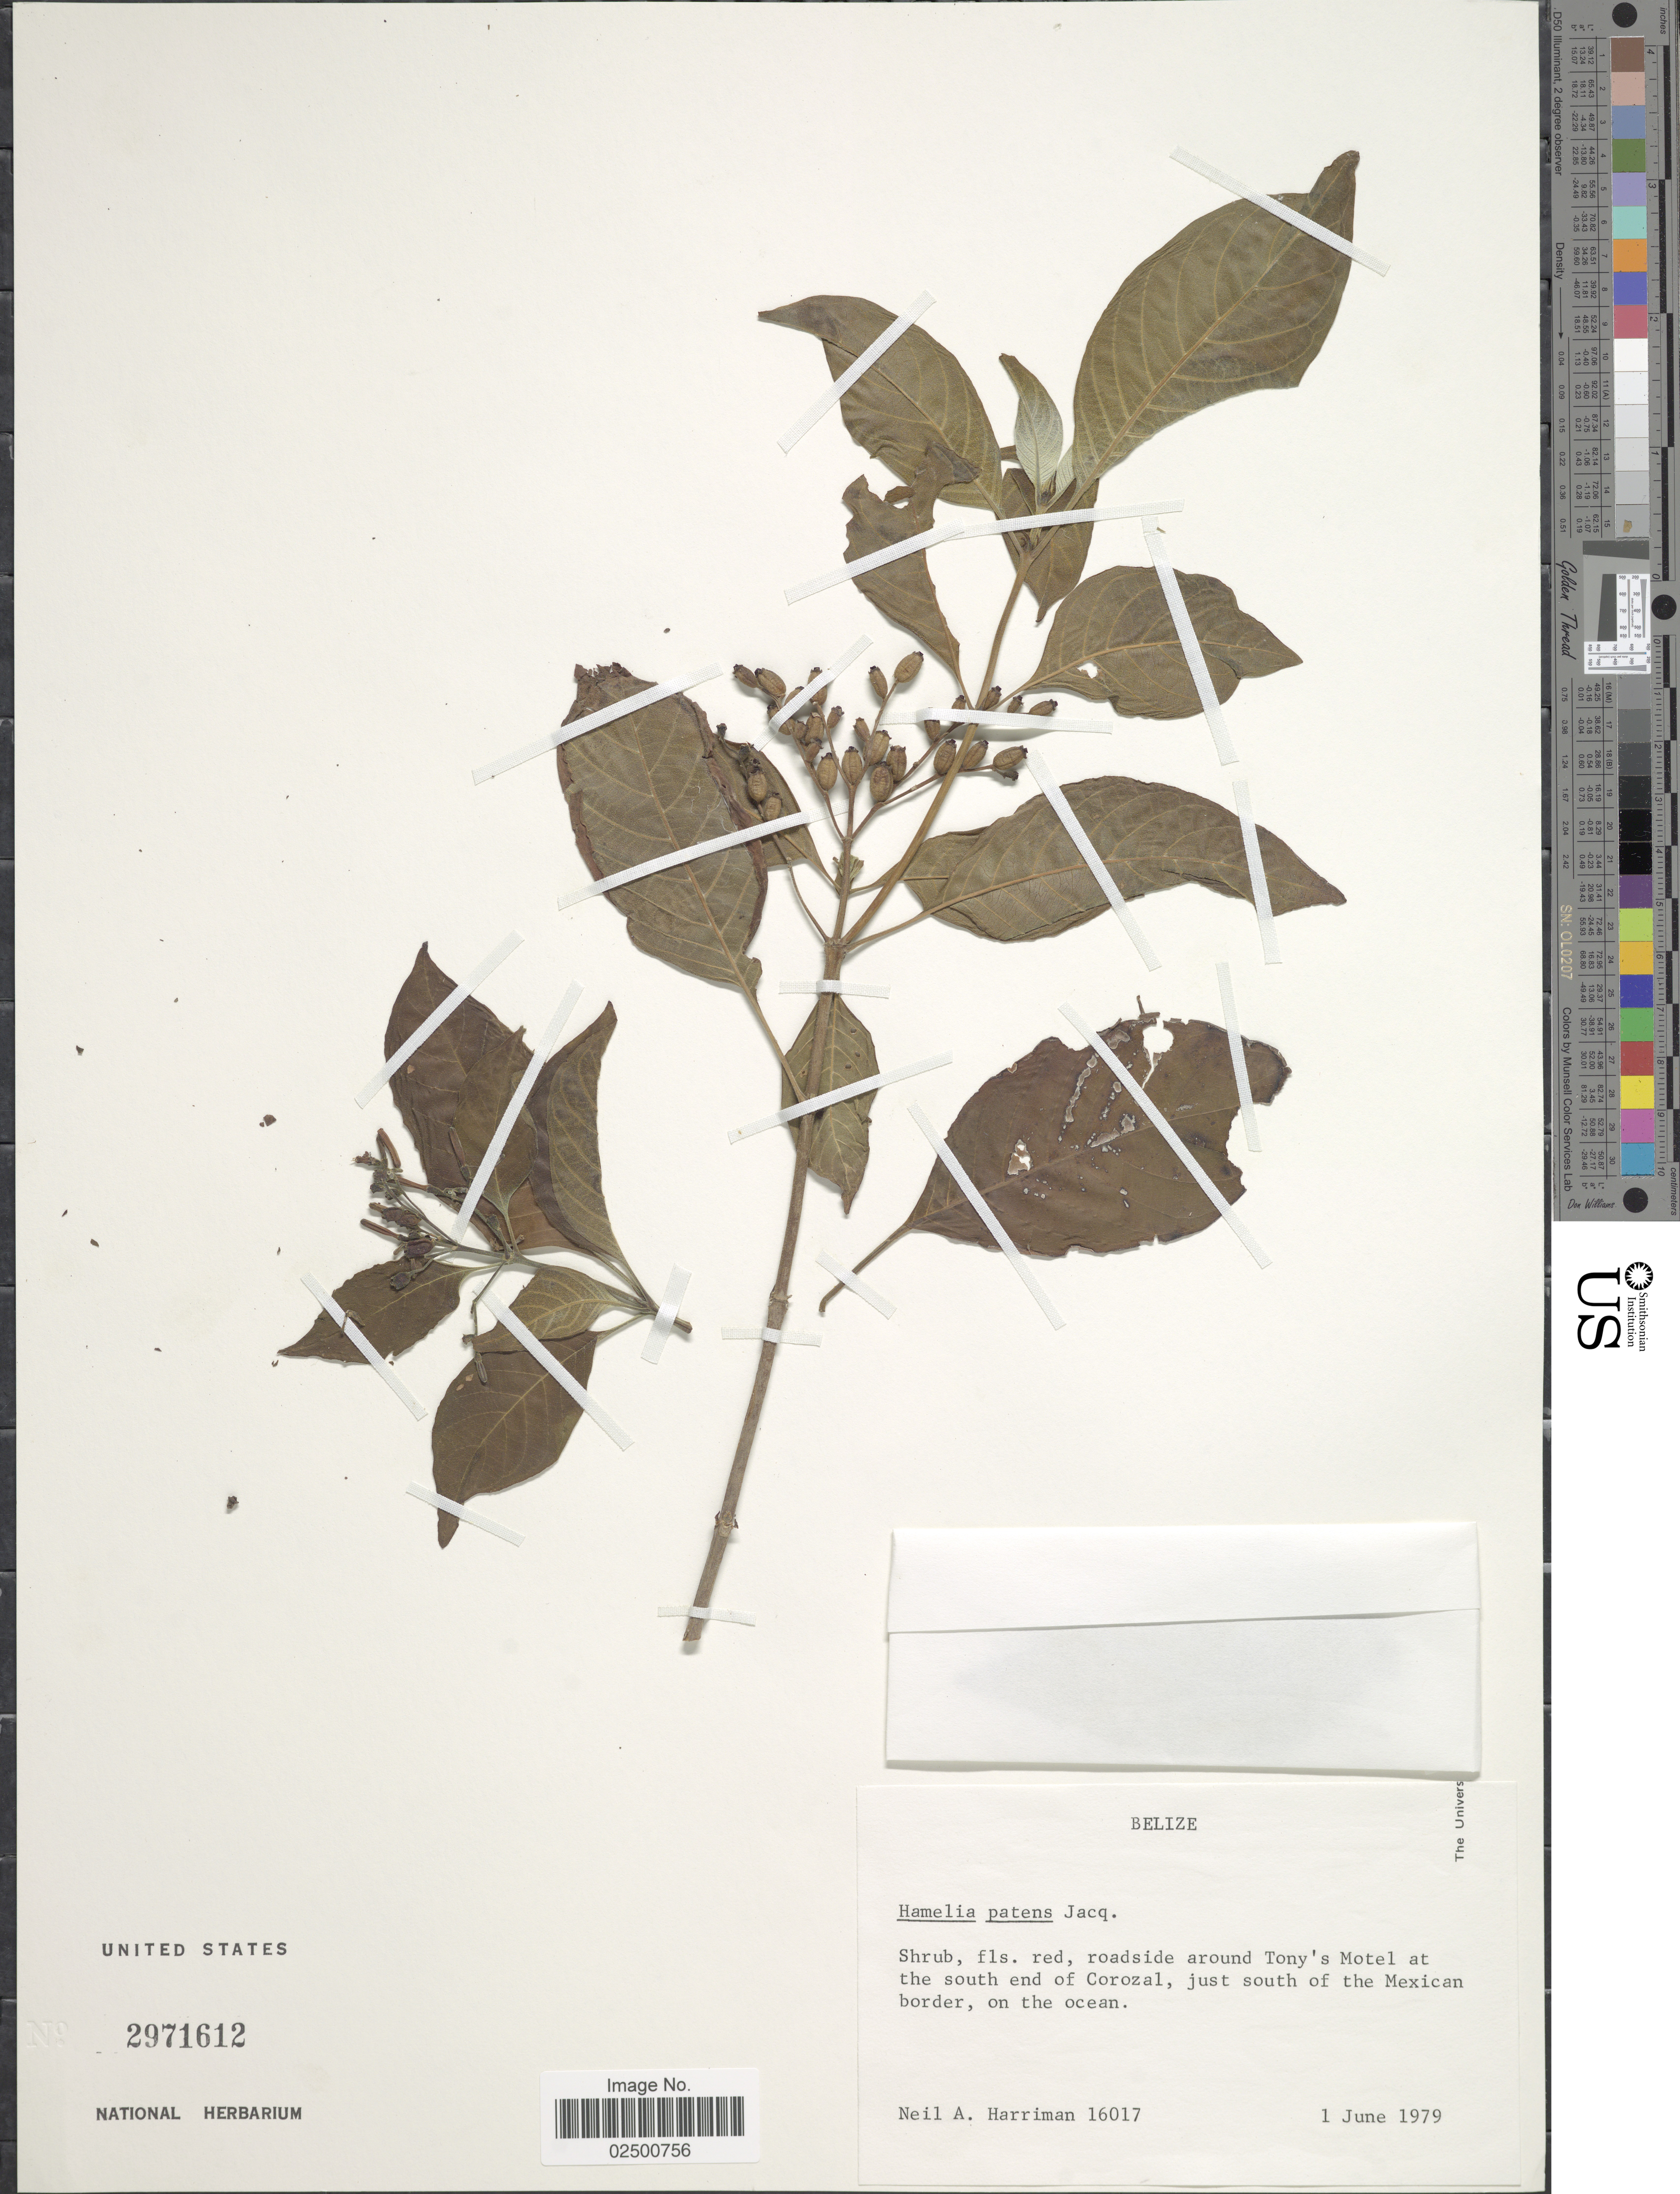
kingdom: Plantae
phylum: Tracheophyta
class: Magnoliopsida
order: Gentianales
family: Rubiaceae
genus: Hamelia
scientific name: Hamelia patens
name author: Jacq.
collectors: N. A. Harriman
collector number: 16017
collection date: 1979-06-01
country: Belize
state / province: Corozal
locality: Roadside around Tony's Motel at the south end of Corozal, just south of the Mexican border, on the ocean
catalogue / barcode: US 2971612